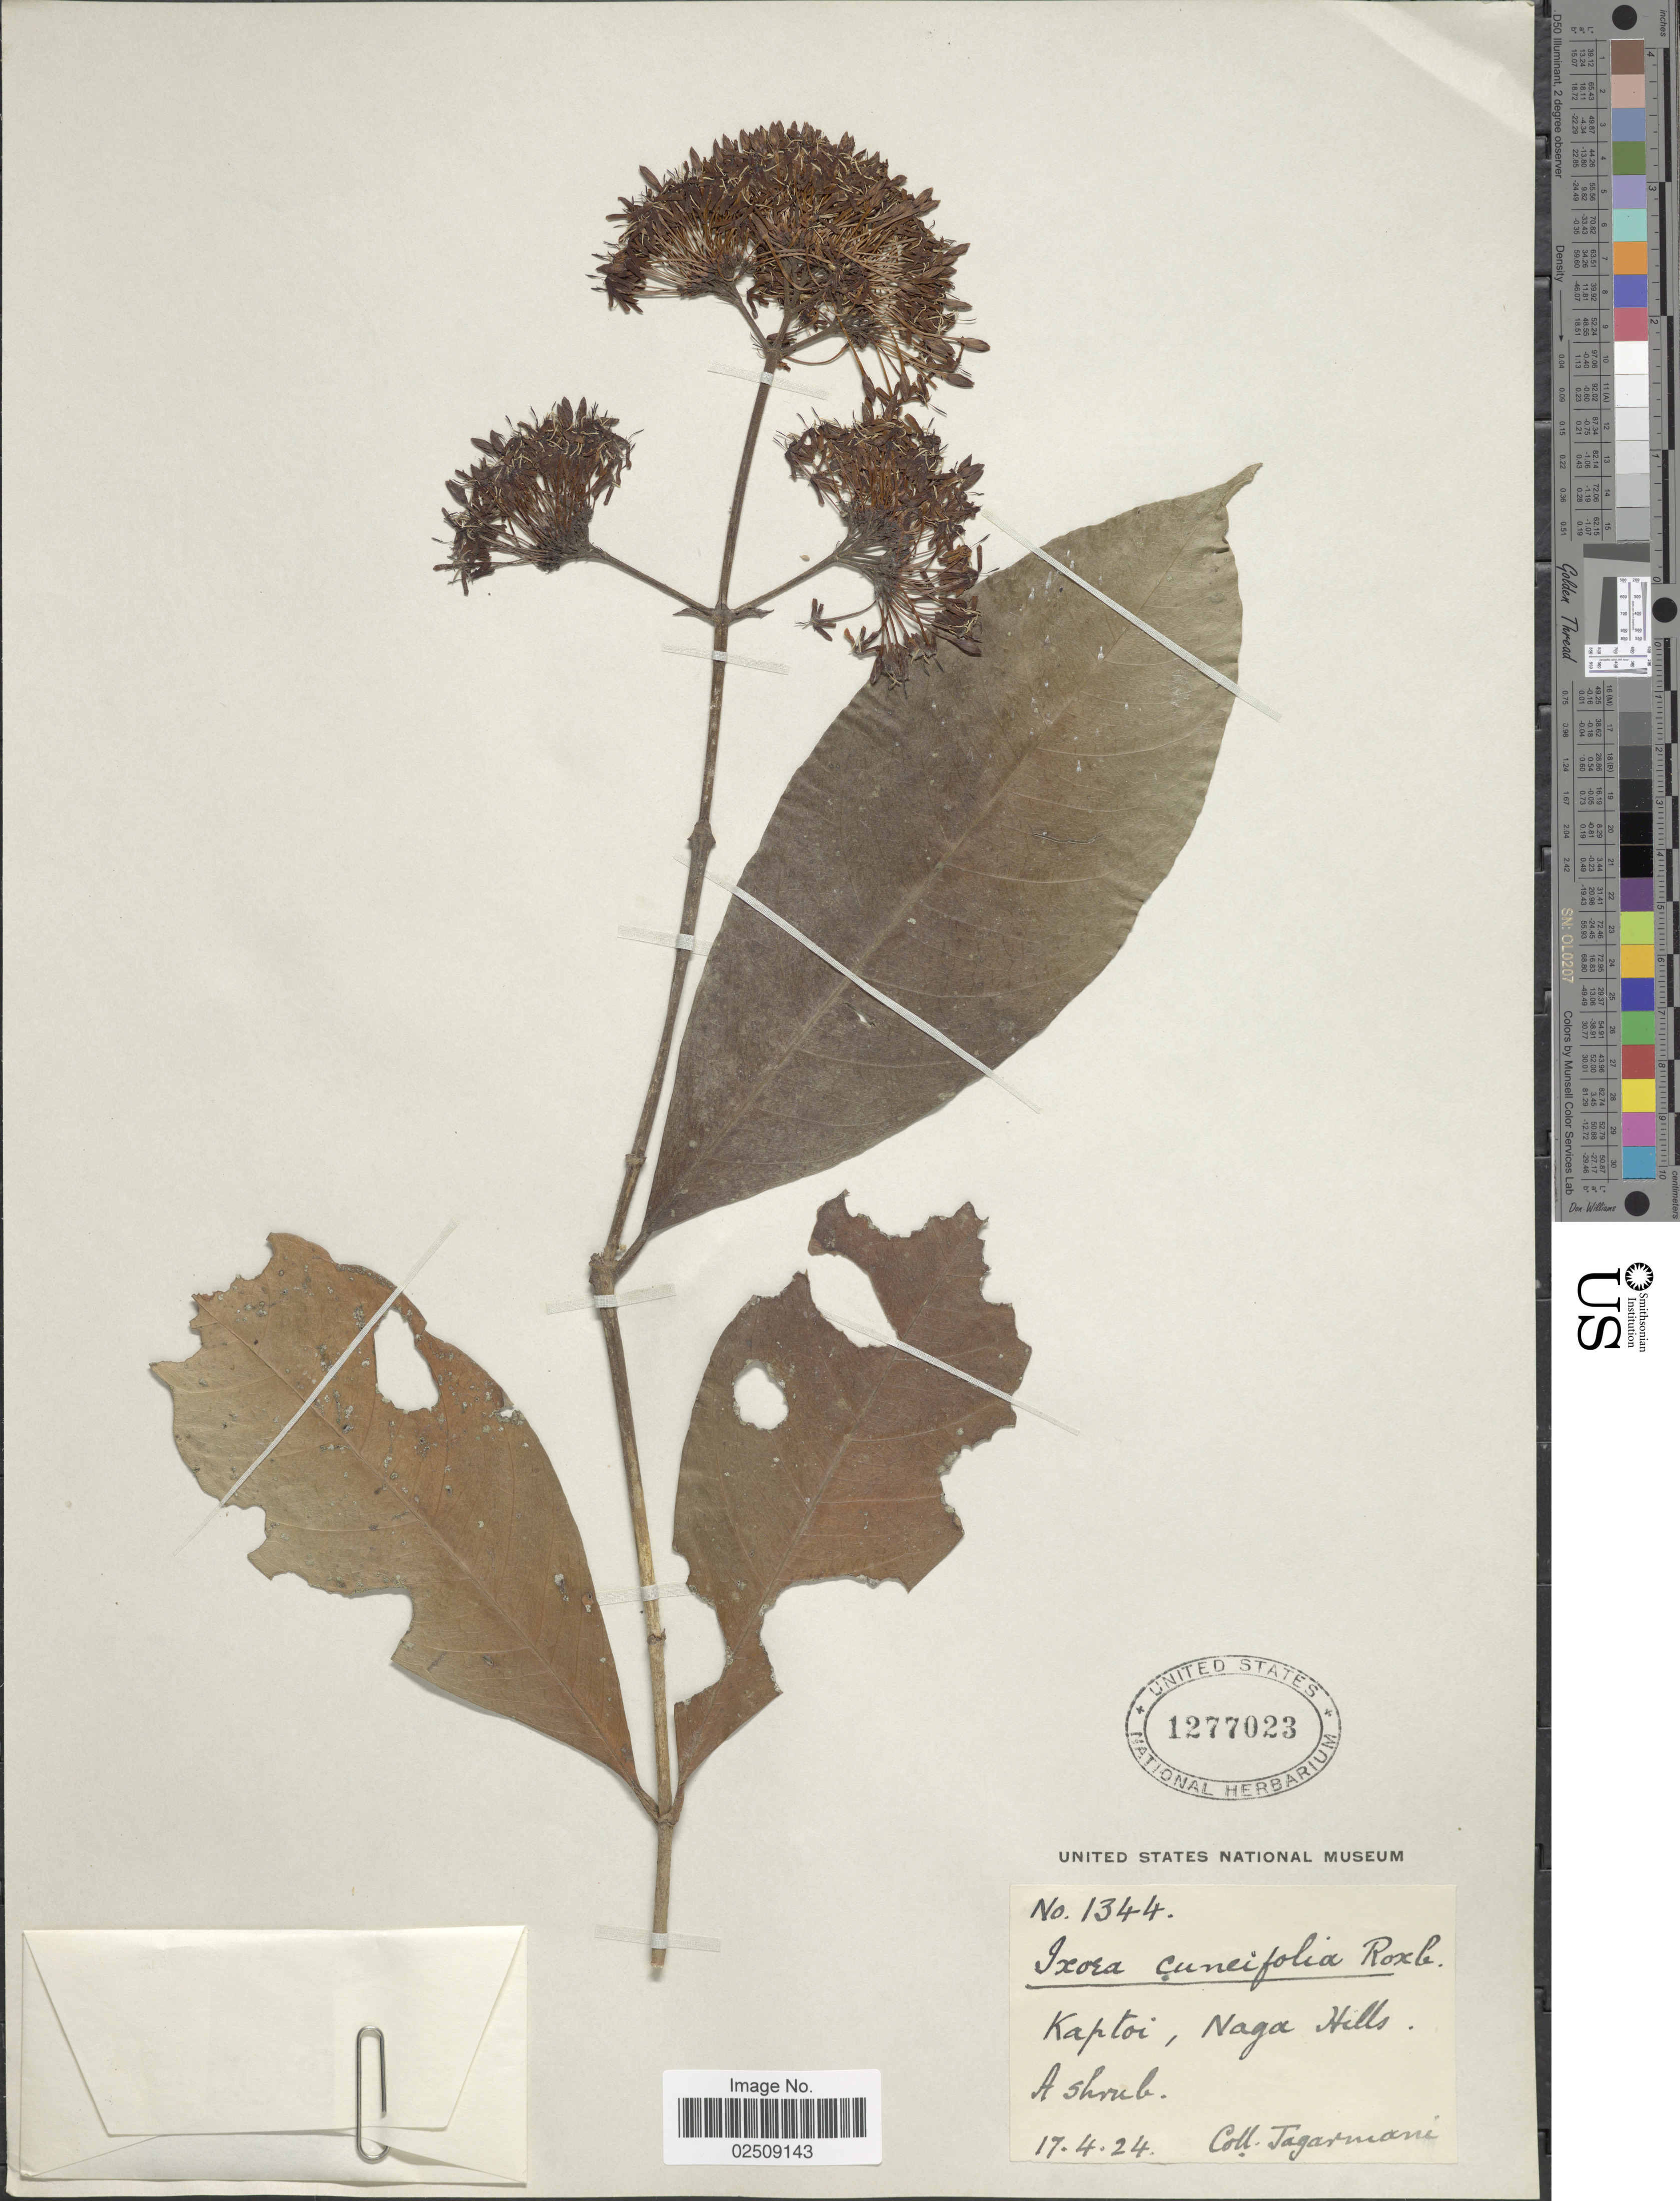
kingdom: Plantae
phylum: Tracheophyta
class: Magnoliopsida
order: Gentianales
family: Rubiaceae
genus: Ixora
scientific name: Ixora cuneifolia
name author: Roxb.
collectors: -. Jagarmani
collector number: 1344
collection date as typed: Transcribed d/m/y: 17/4/24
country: India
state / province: Nagaland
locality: Kaptoi, Naga Hilla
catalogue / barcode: US 1277023